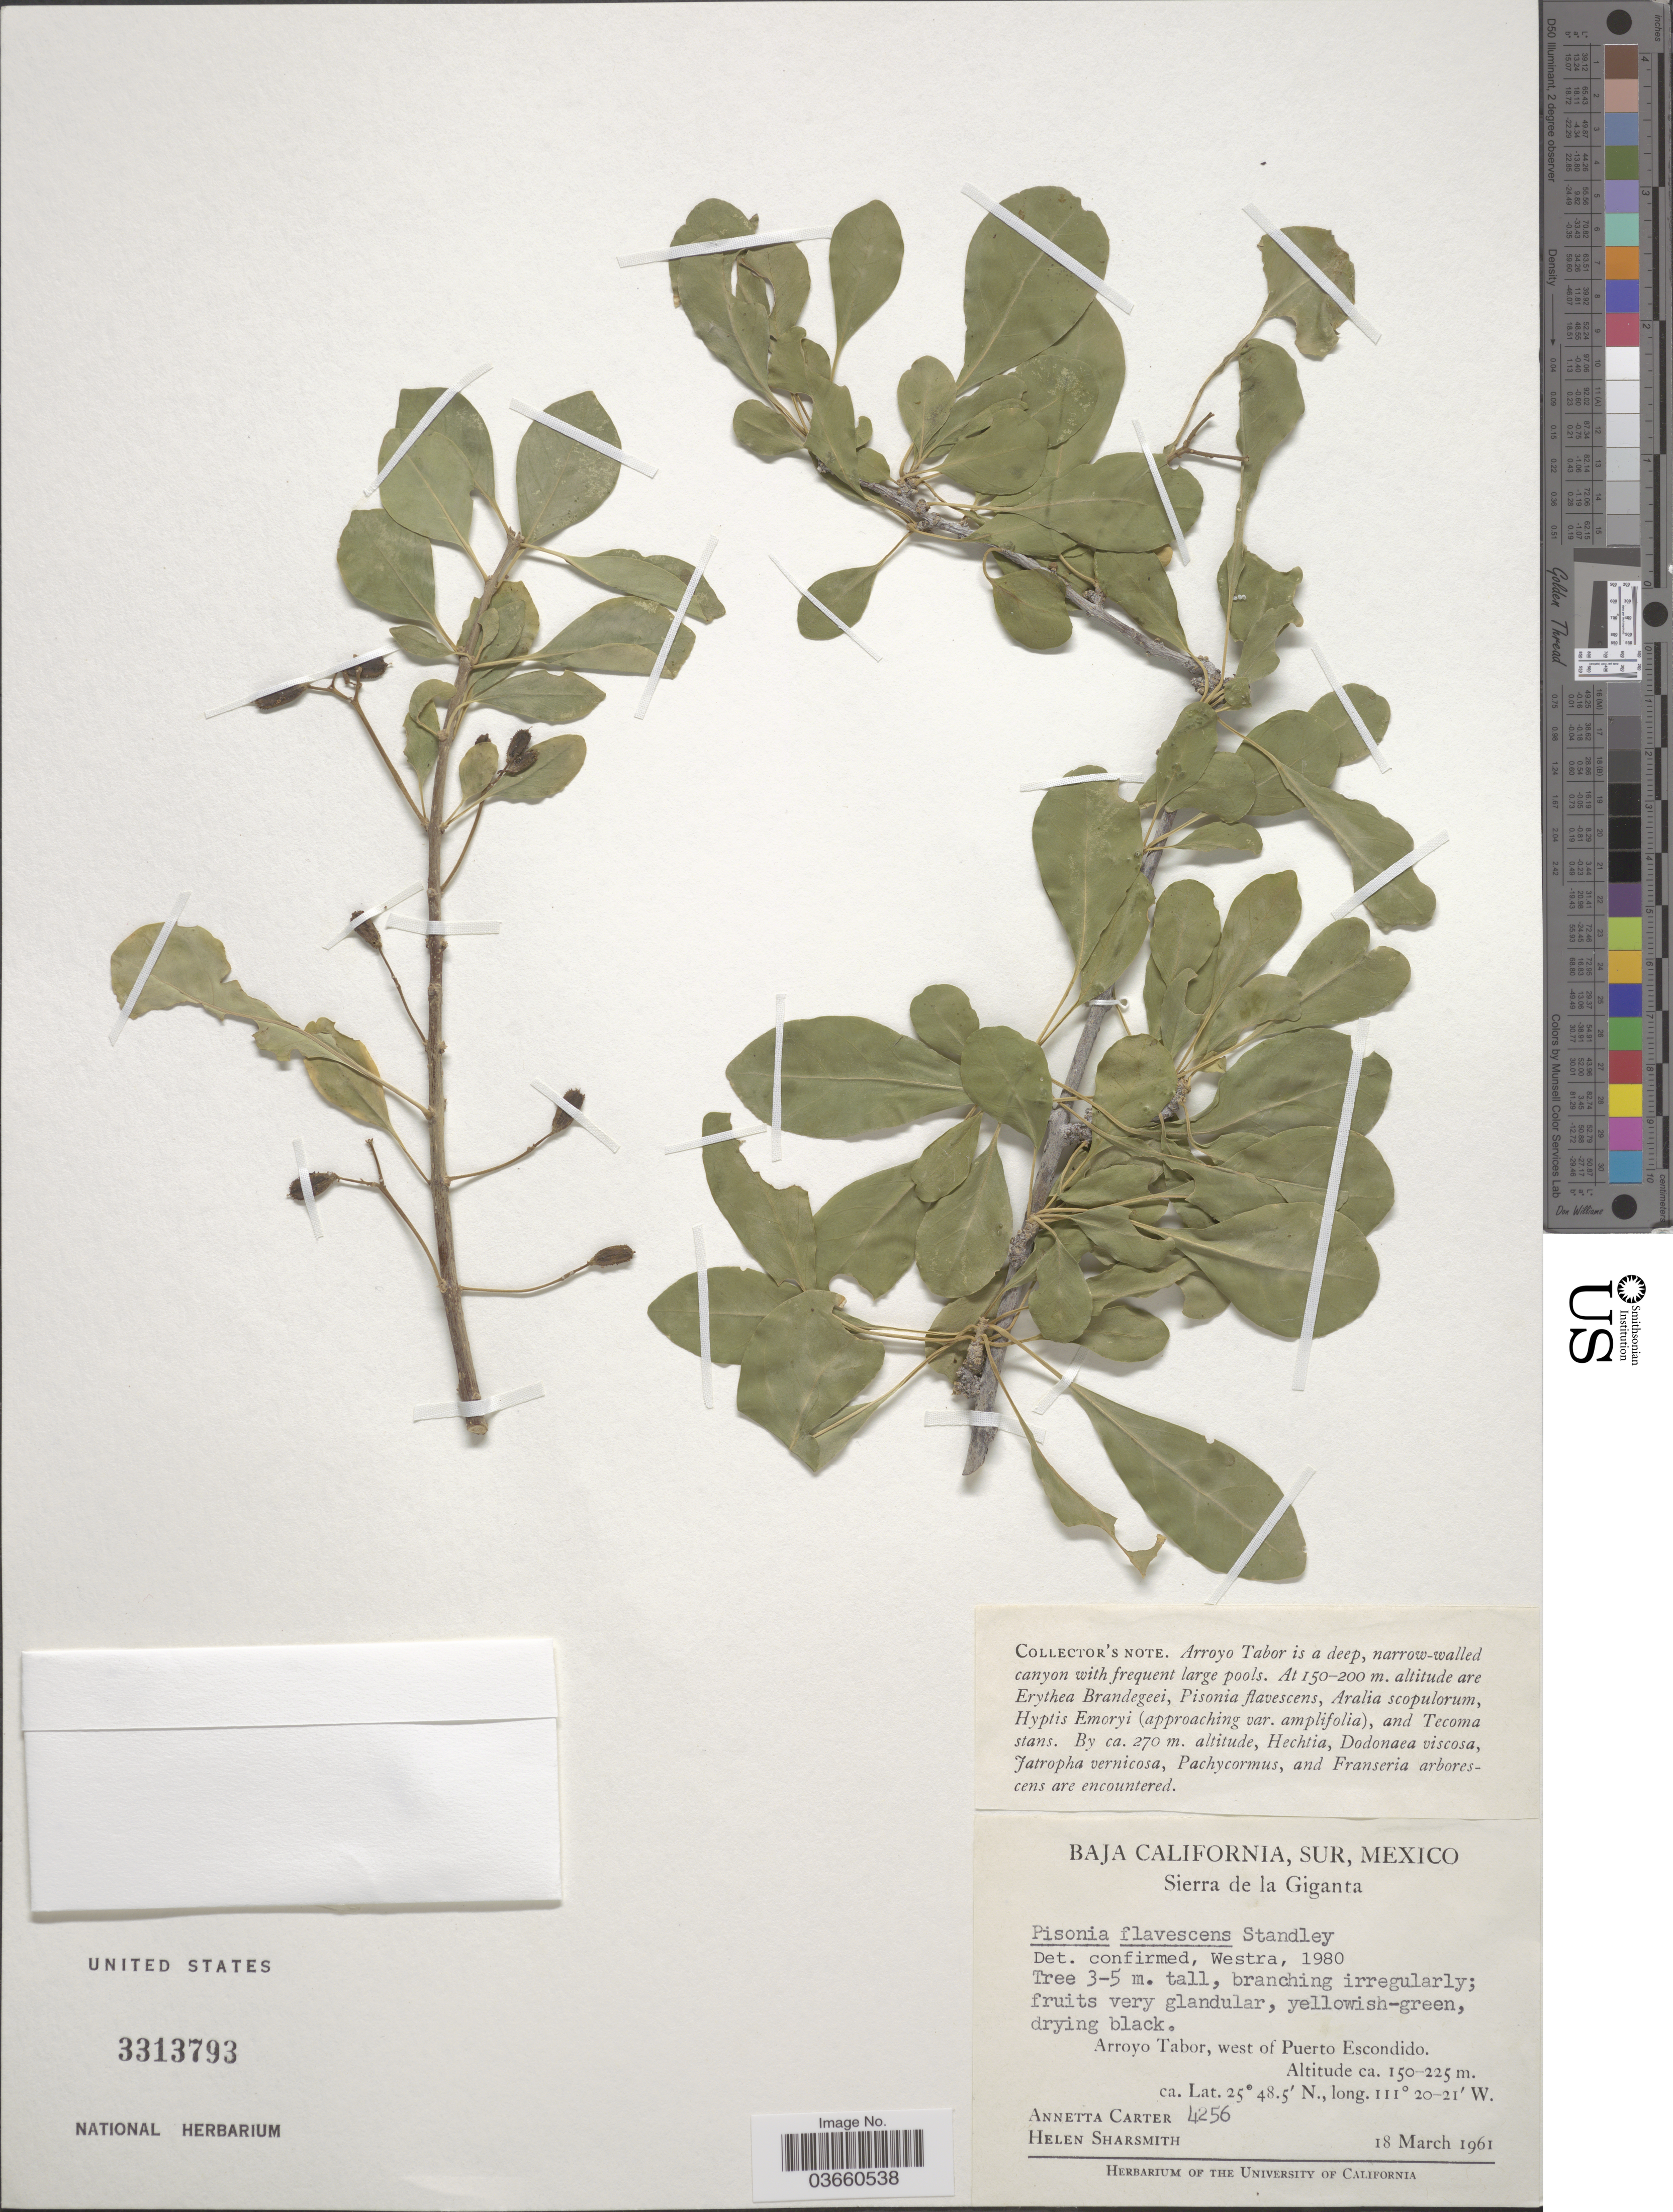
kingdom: Plantae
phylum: Tracheophyta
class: Magnoliopsida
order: Caryophyllales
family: Nyctaginaceae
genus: Pisonia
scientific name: Pisonia flavescens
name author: Standl.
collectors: A. Carter & H. Sharsmith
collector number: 4256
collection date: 1961-03-18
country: Mexico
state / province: Baja California Sur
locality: Sierra de la Giganta. Arroyo Tabor, west of Puerto Escondido.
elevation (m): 150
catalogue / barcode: US 3313793